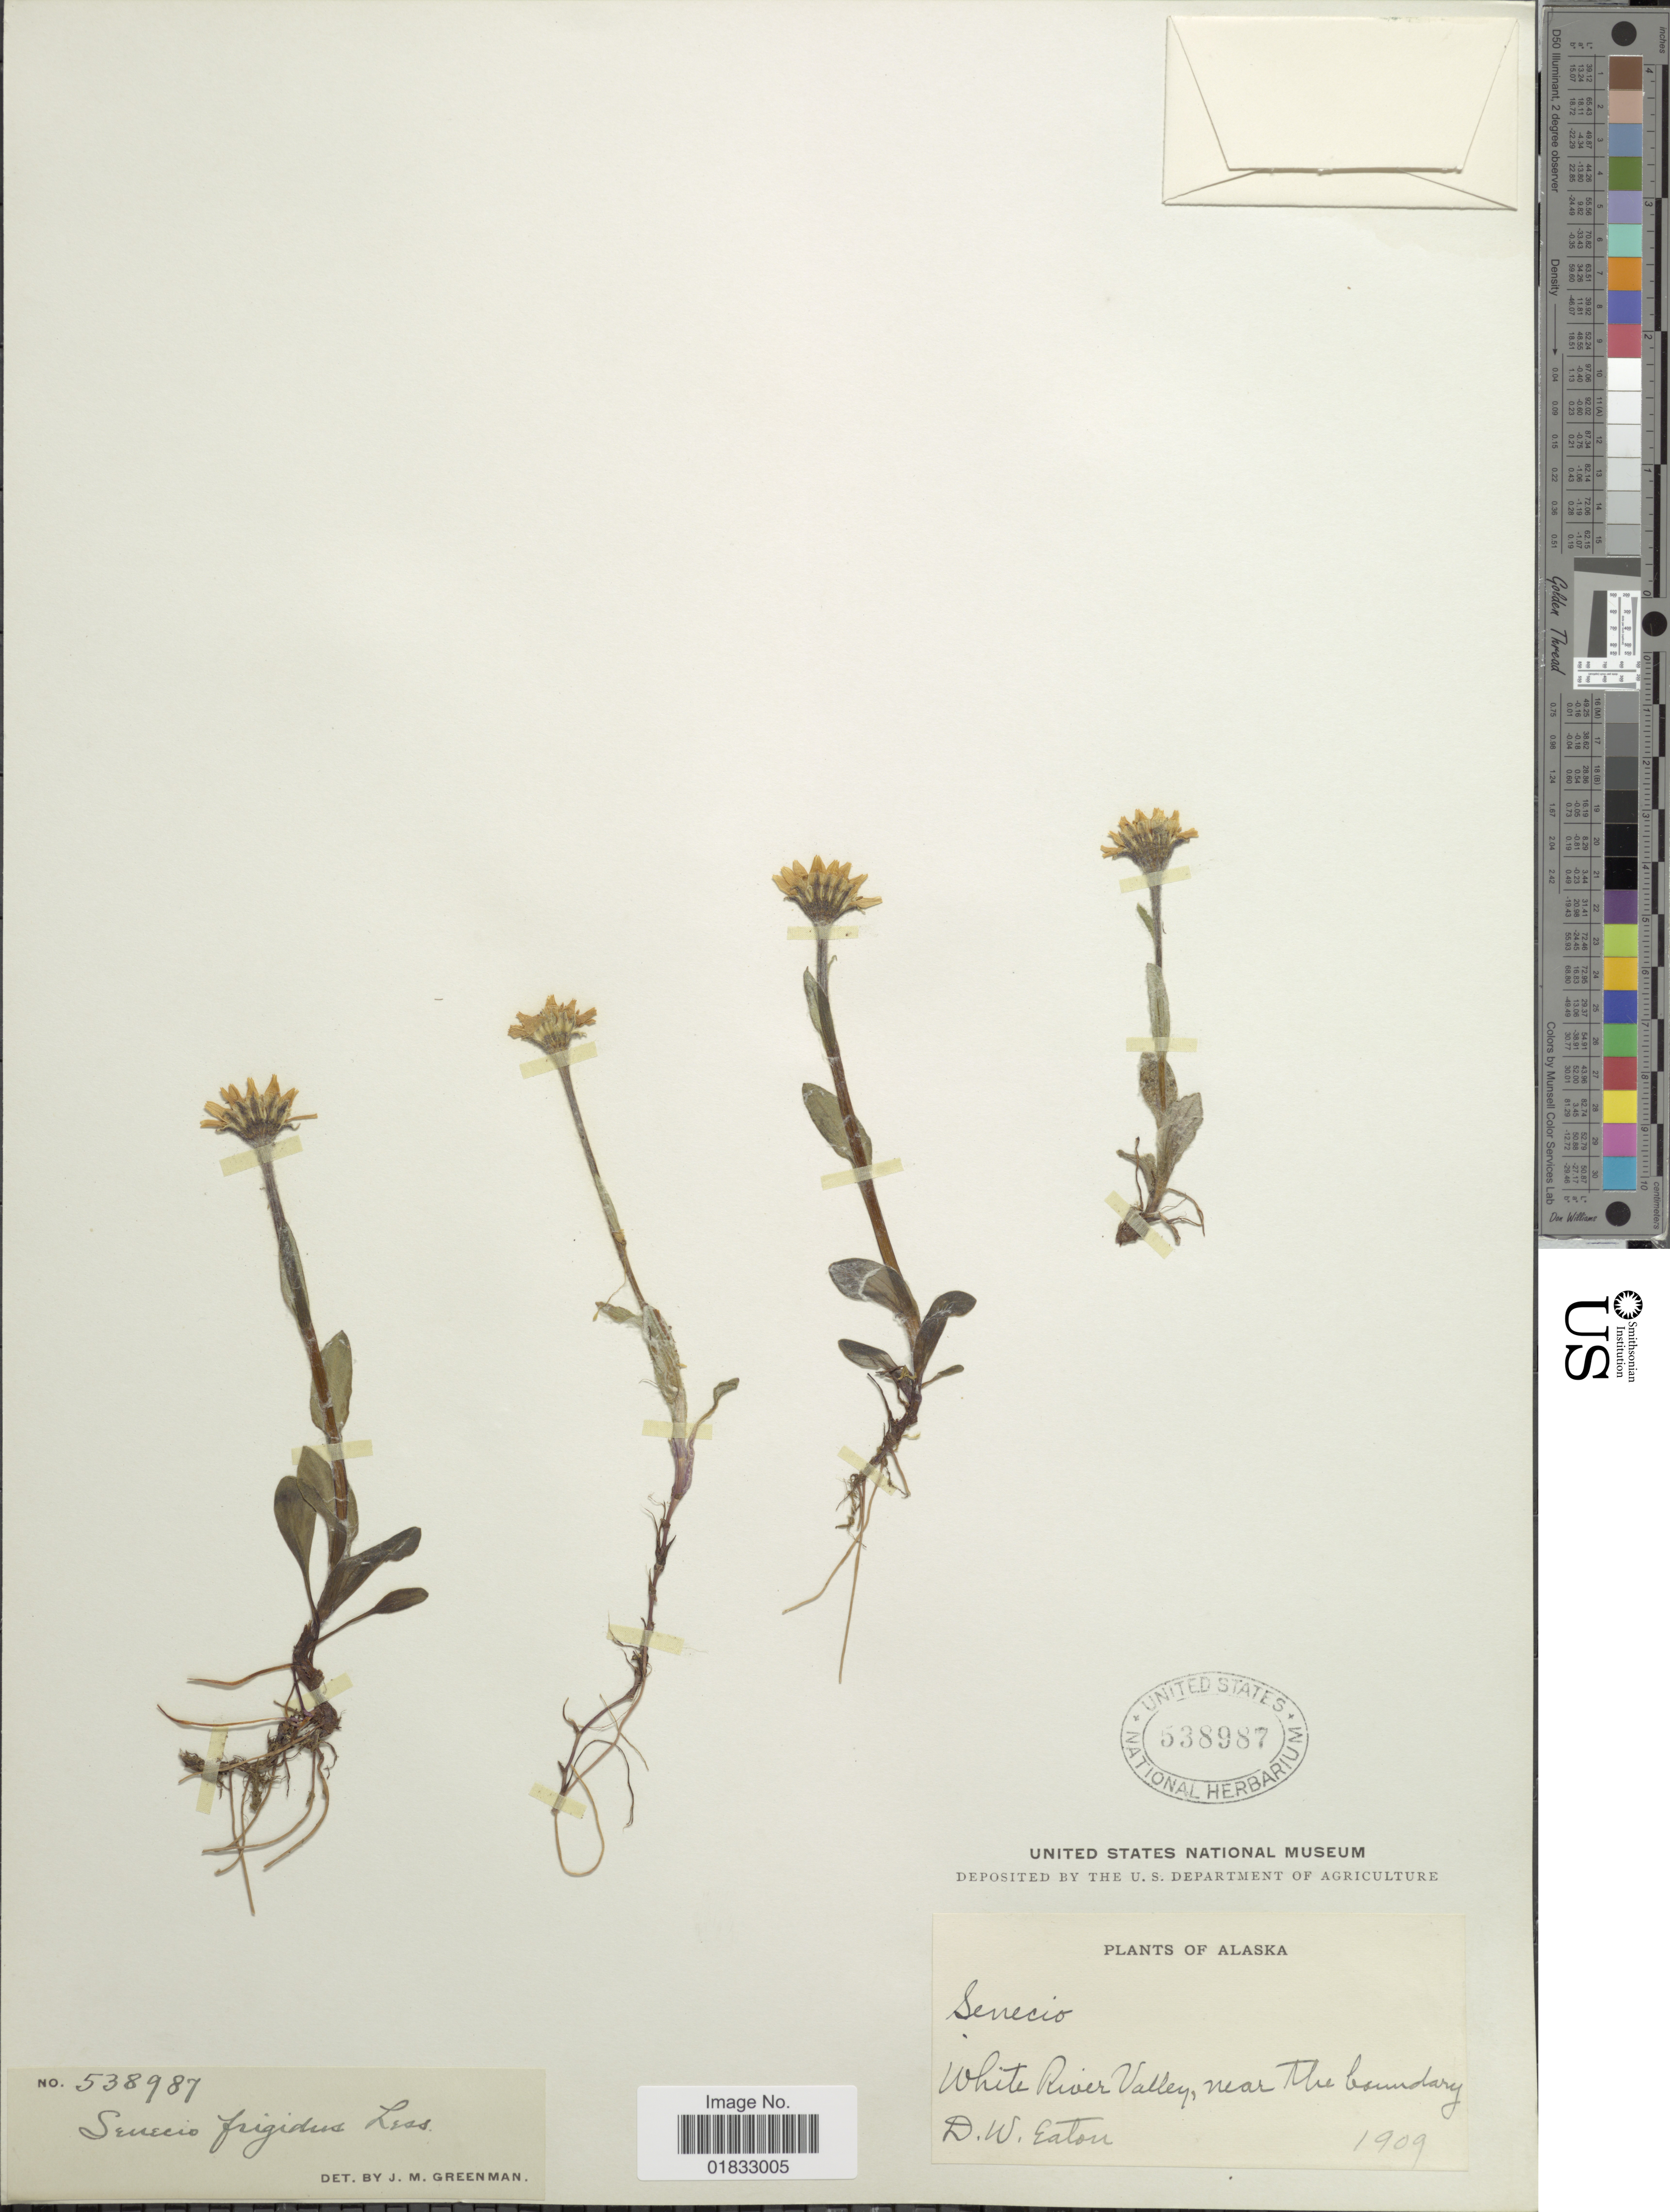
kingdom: Plantae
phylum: Tracheophyta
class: Magnoliopsida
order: Asterales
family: Asteraceae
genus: Tephroseris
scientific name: Tephroseris frigida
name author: (Richardson) Holub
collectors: D. Eaton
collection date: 1909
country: United States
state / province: Alaska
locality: White River Valley. near The boundary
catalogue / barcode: US 538987